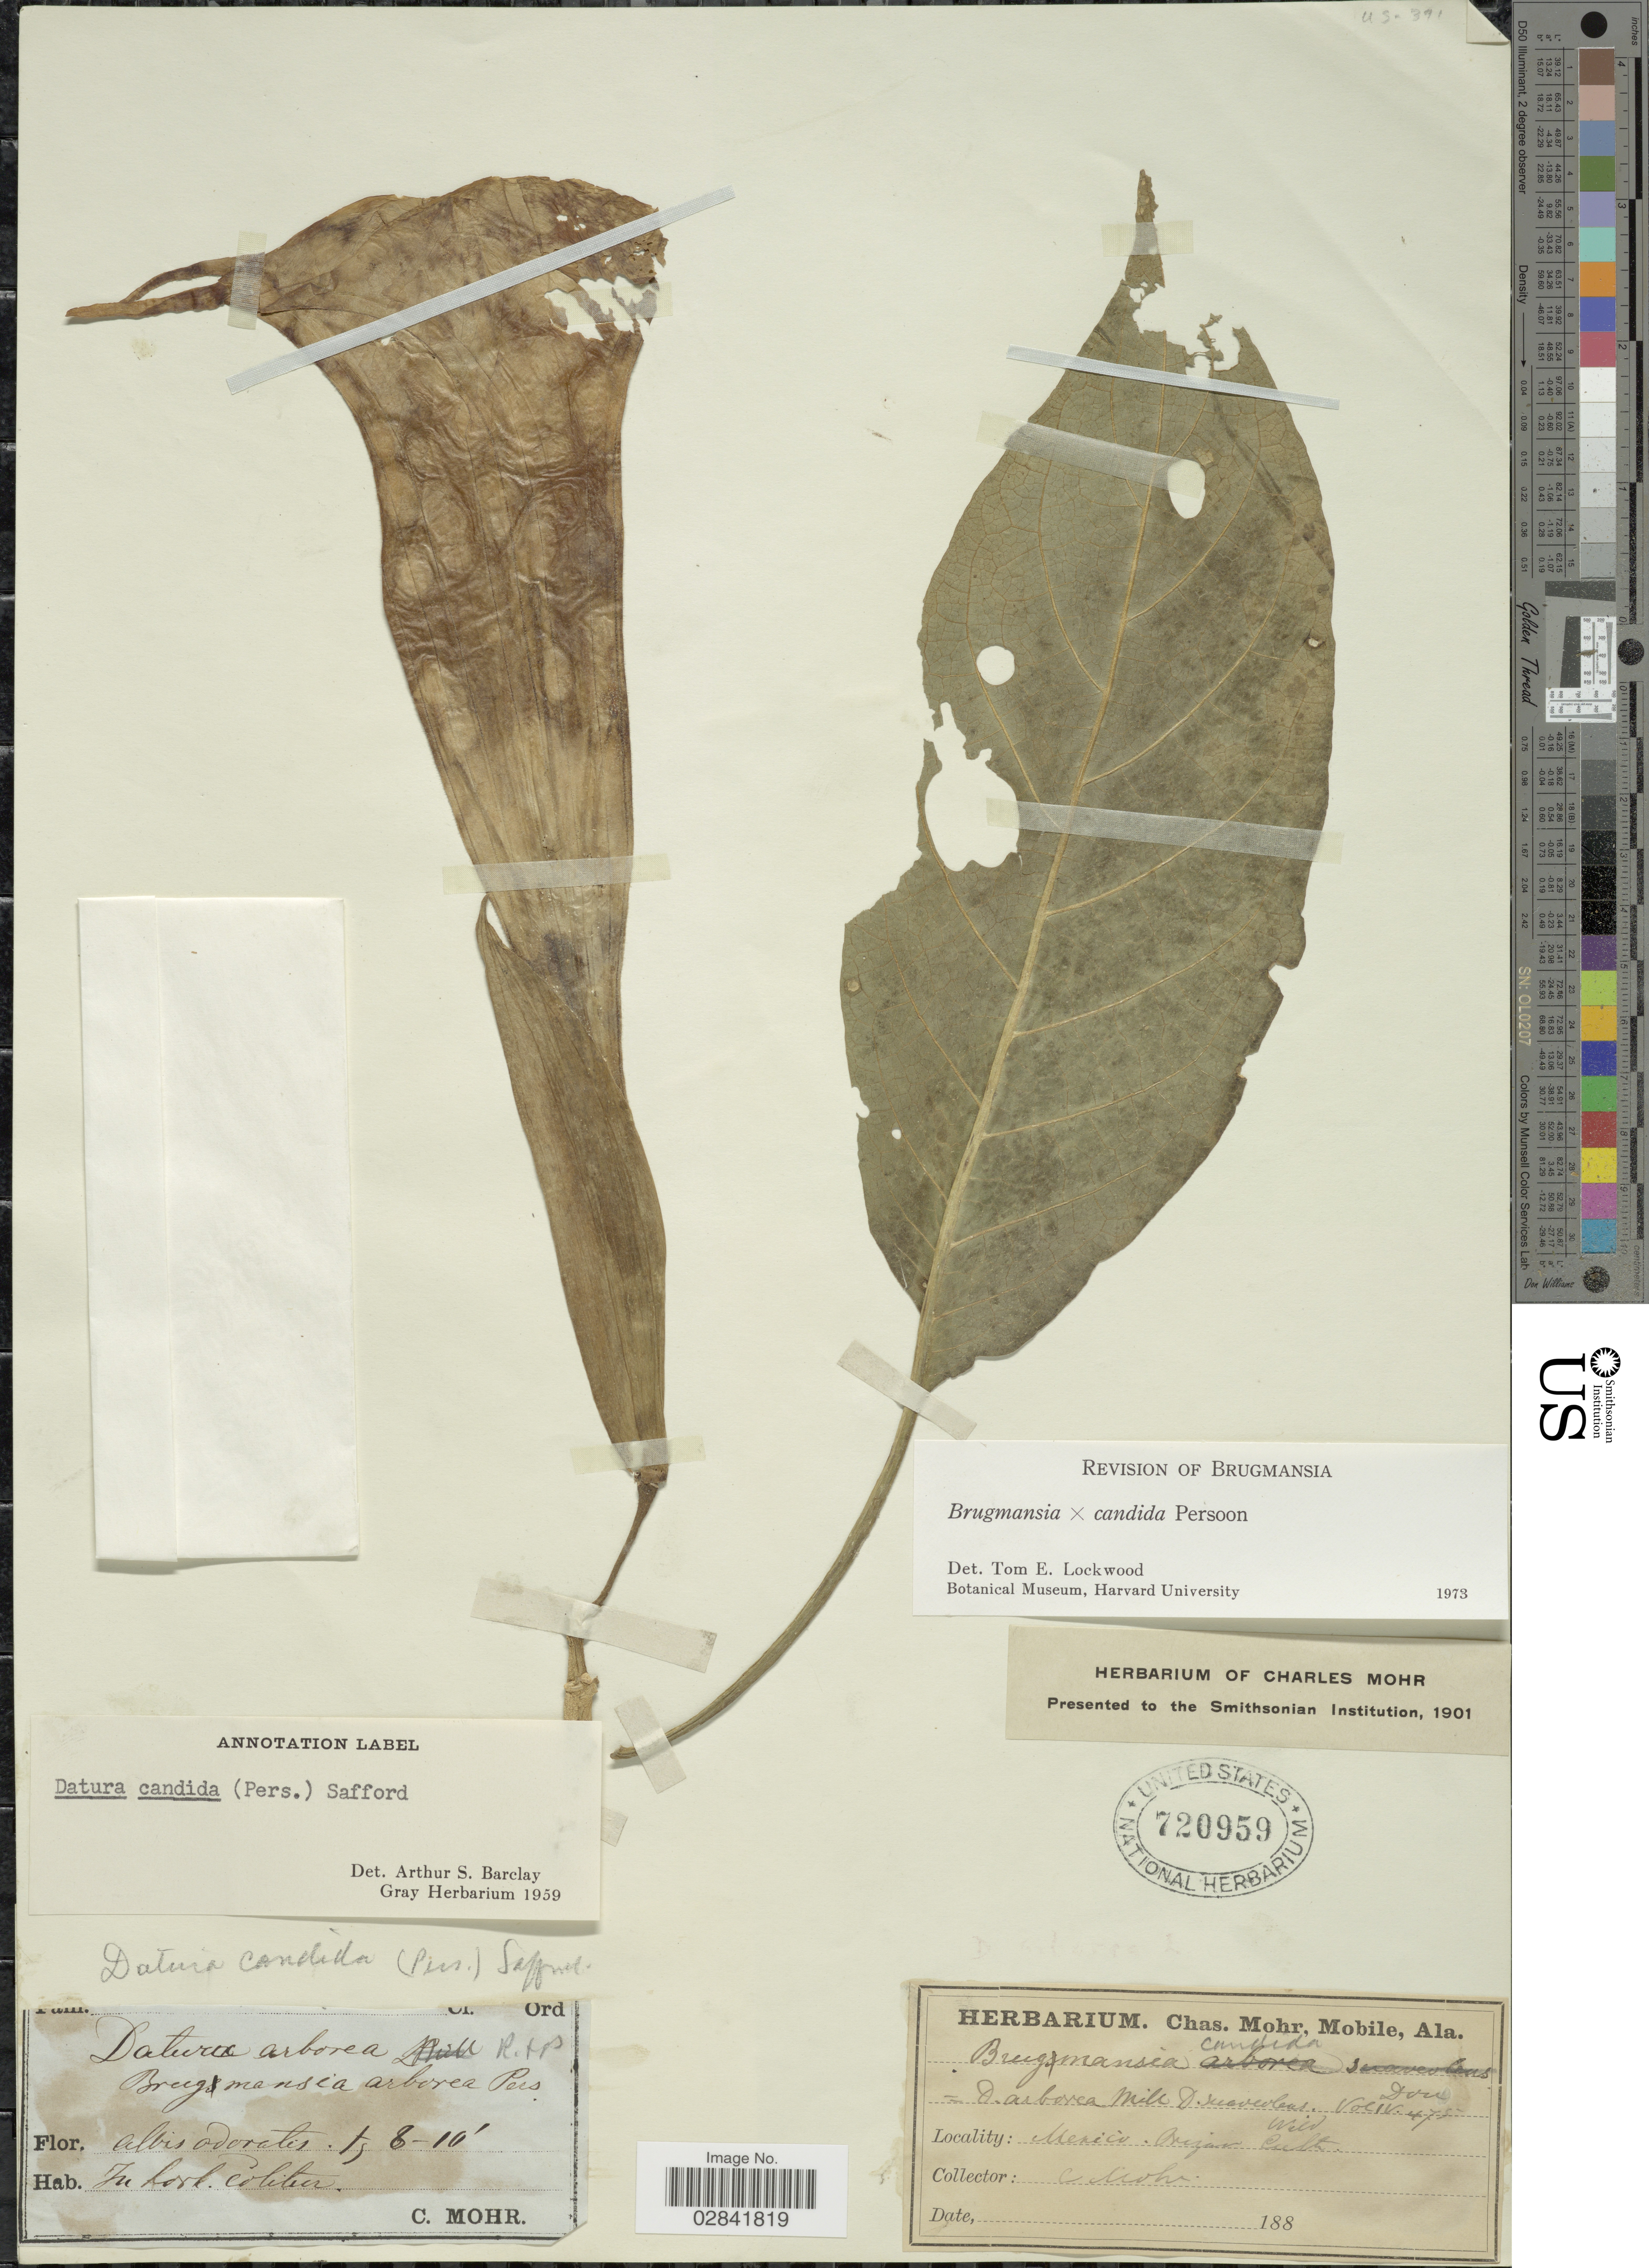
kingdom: Plantae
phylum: Tracheophyta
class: Magnoliopsida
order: Solanales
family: Solanaceae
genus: Brugmansia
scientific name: Brugmansia x candida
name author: Pers.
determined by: Lockwood, T. E.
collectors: Mohr, C. T. (herbarium)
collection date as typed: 188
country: Mexico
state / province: Veracruz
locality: Orizaba.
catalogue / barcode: US 720959